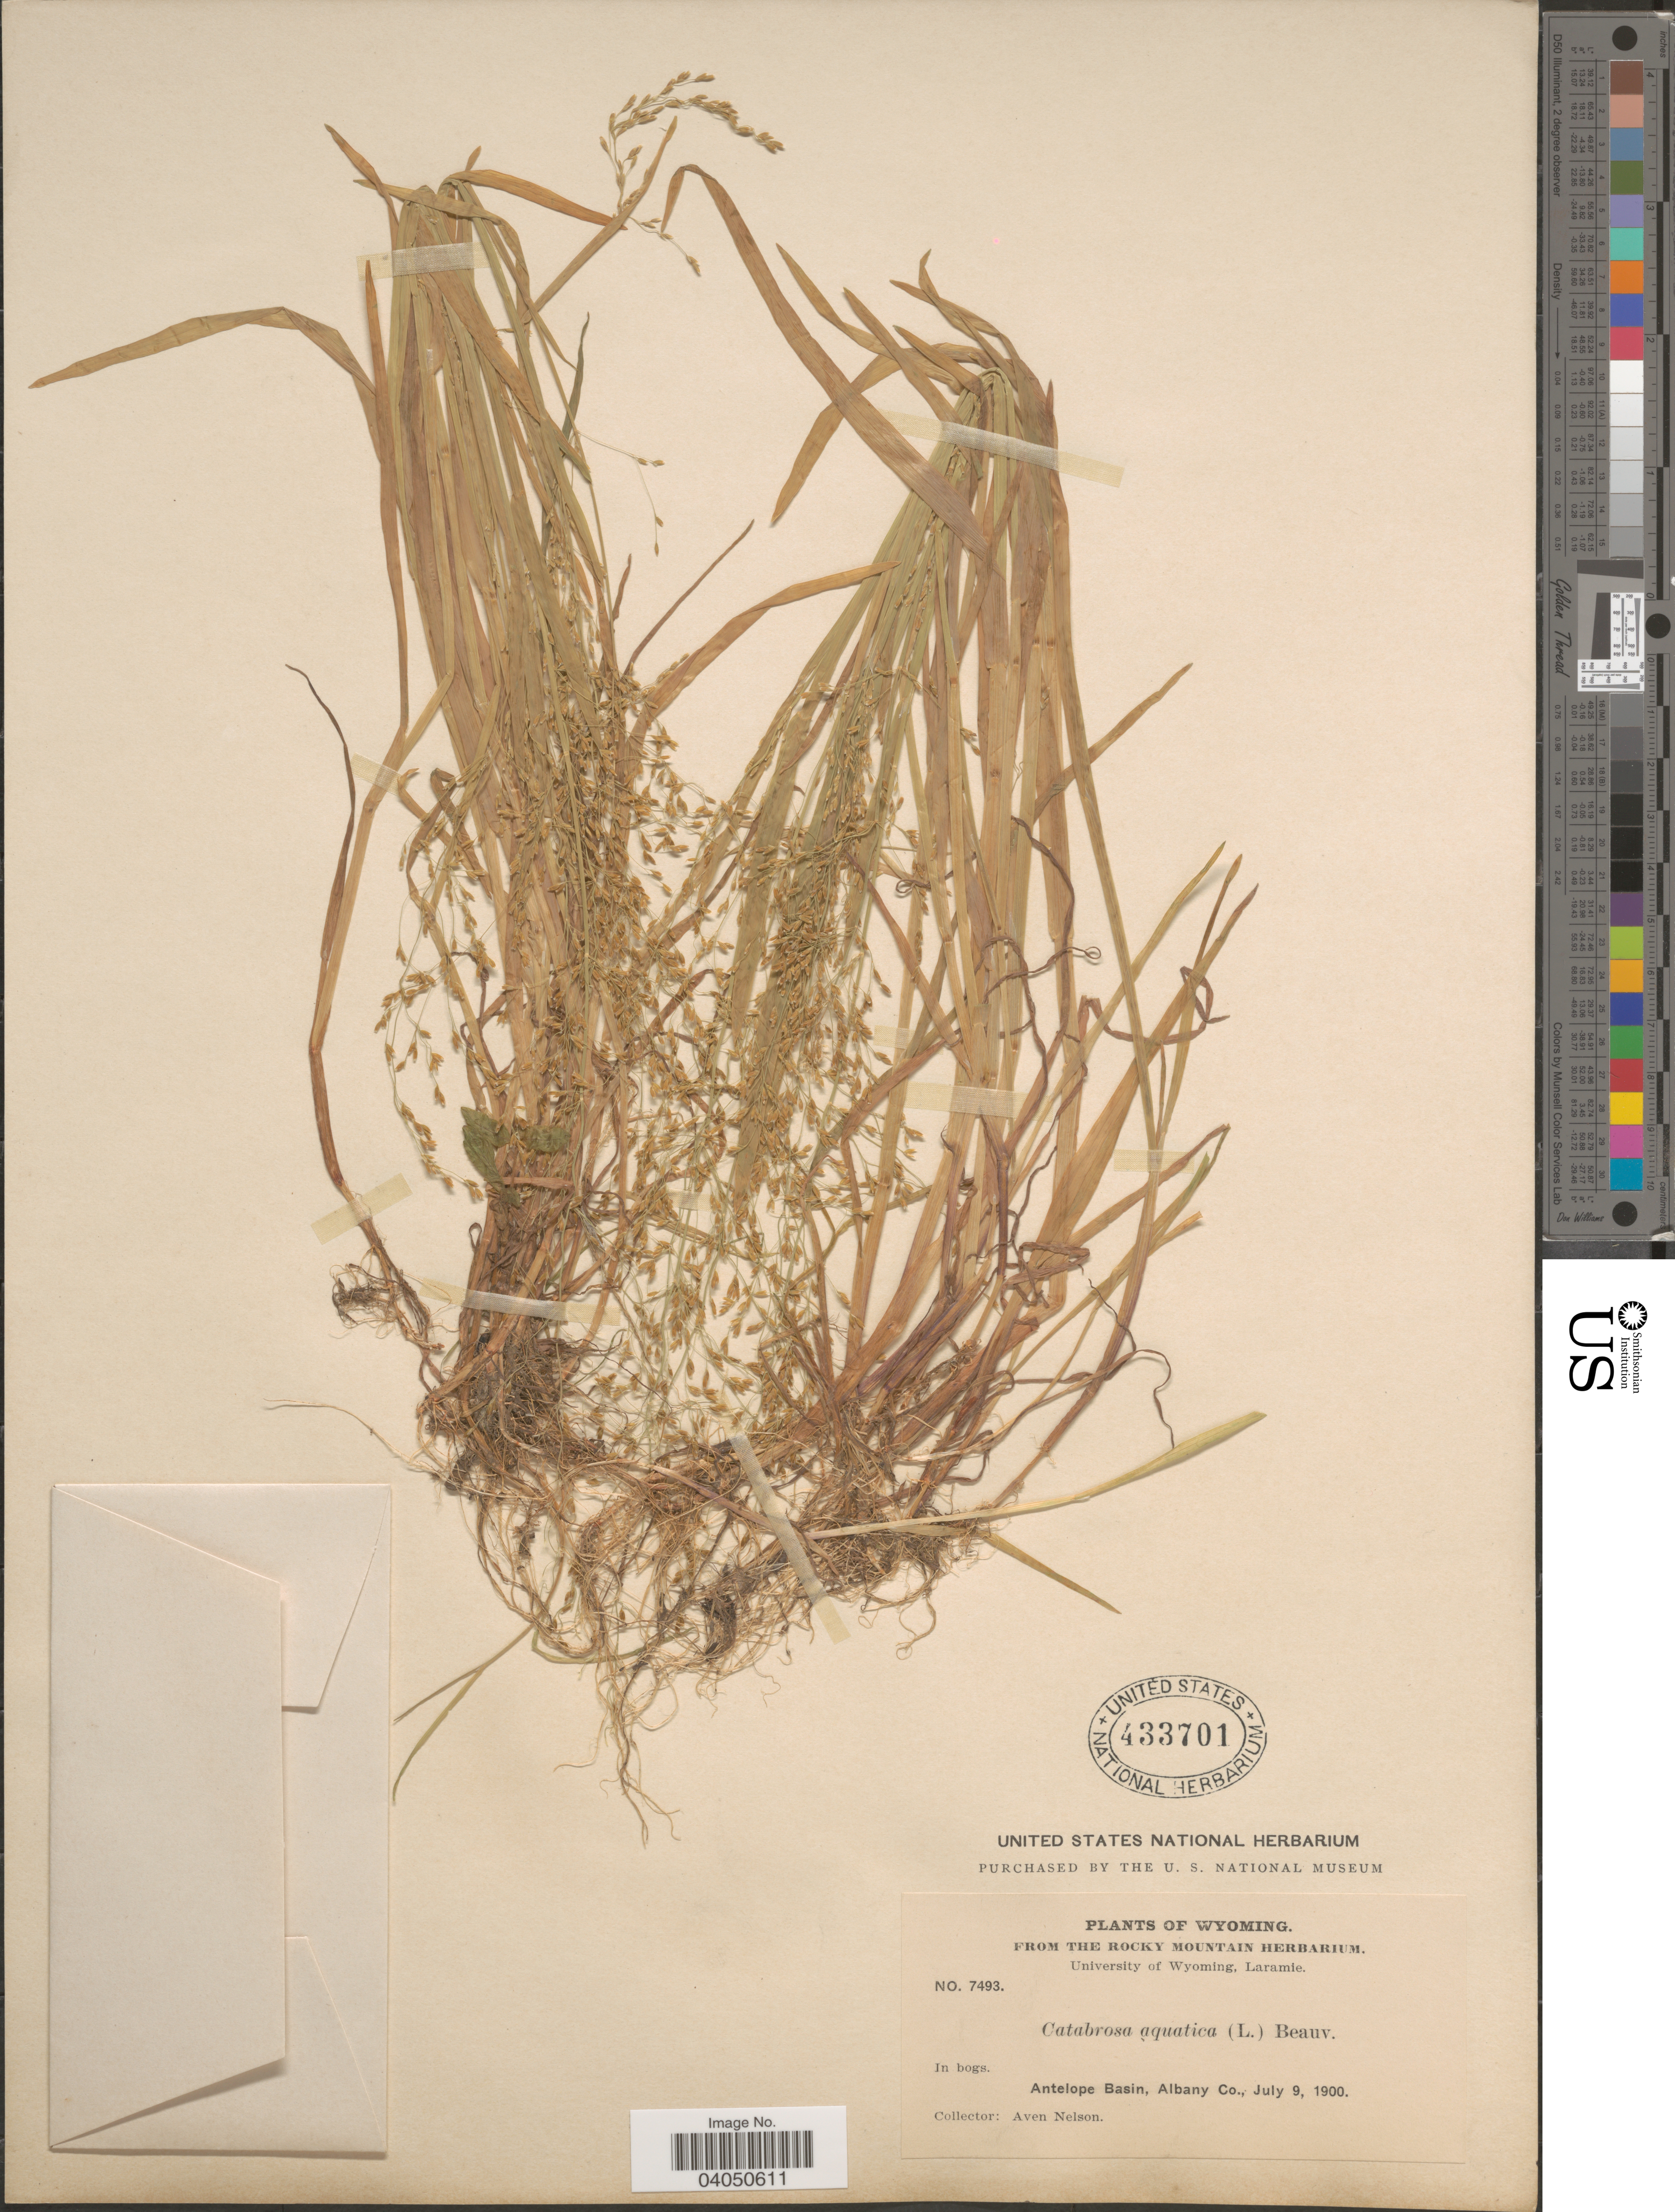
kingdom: Plantae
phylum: Tracheophyta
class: Liliopsida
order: Poales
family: Poaceae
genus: Catabrosa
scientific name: Catabrosa aquatica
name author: (L.) P. Beauv.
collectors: A. Nelson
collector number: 7493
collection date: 1900-07-09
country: United States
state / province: Wyoming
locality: Antelope Basin, Albany Co.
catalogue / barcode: US 433701